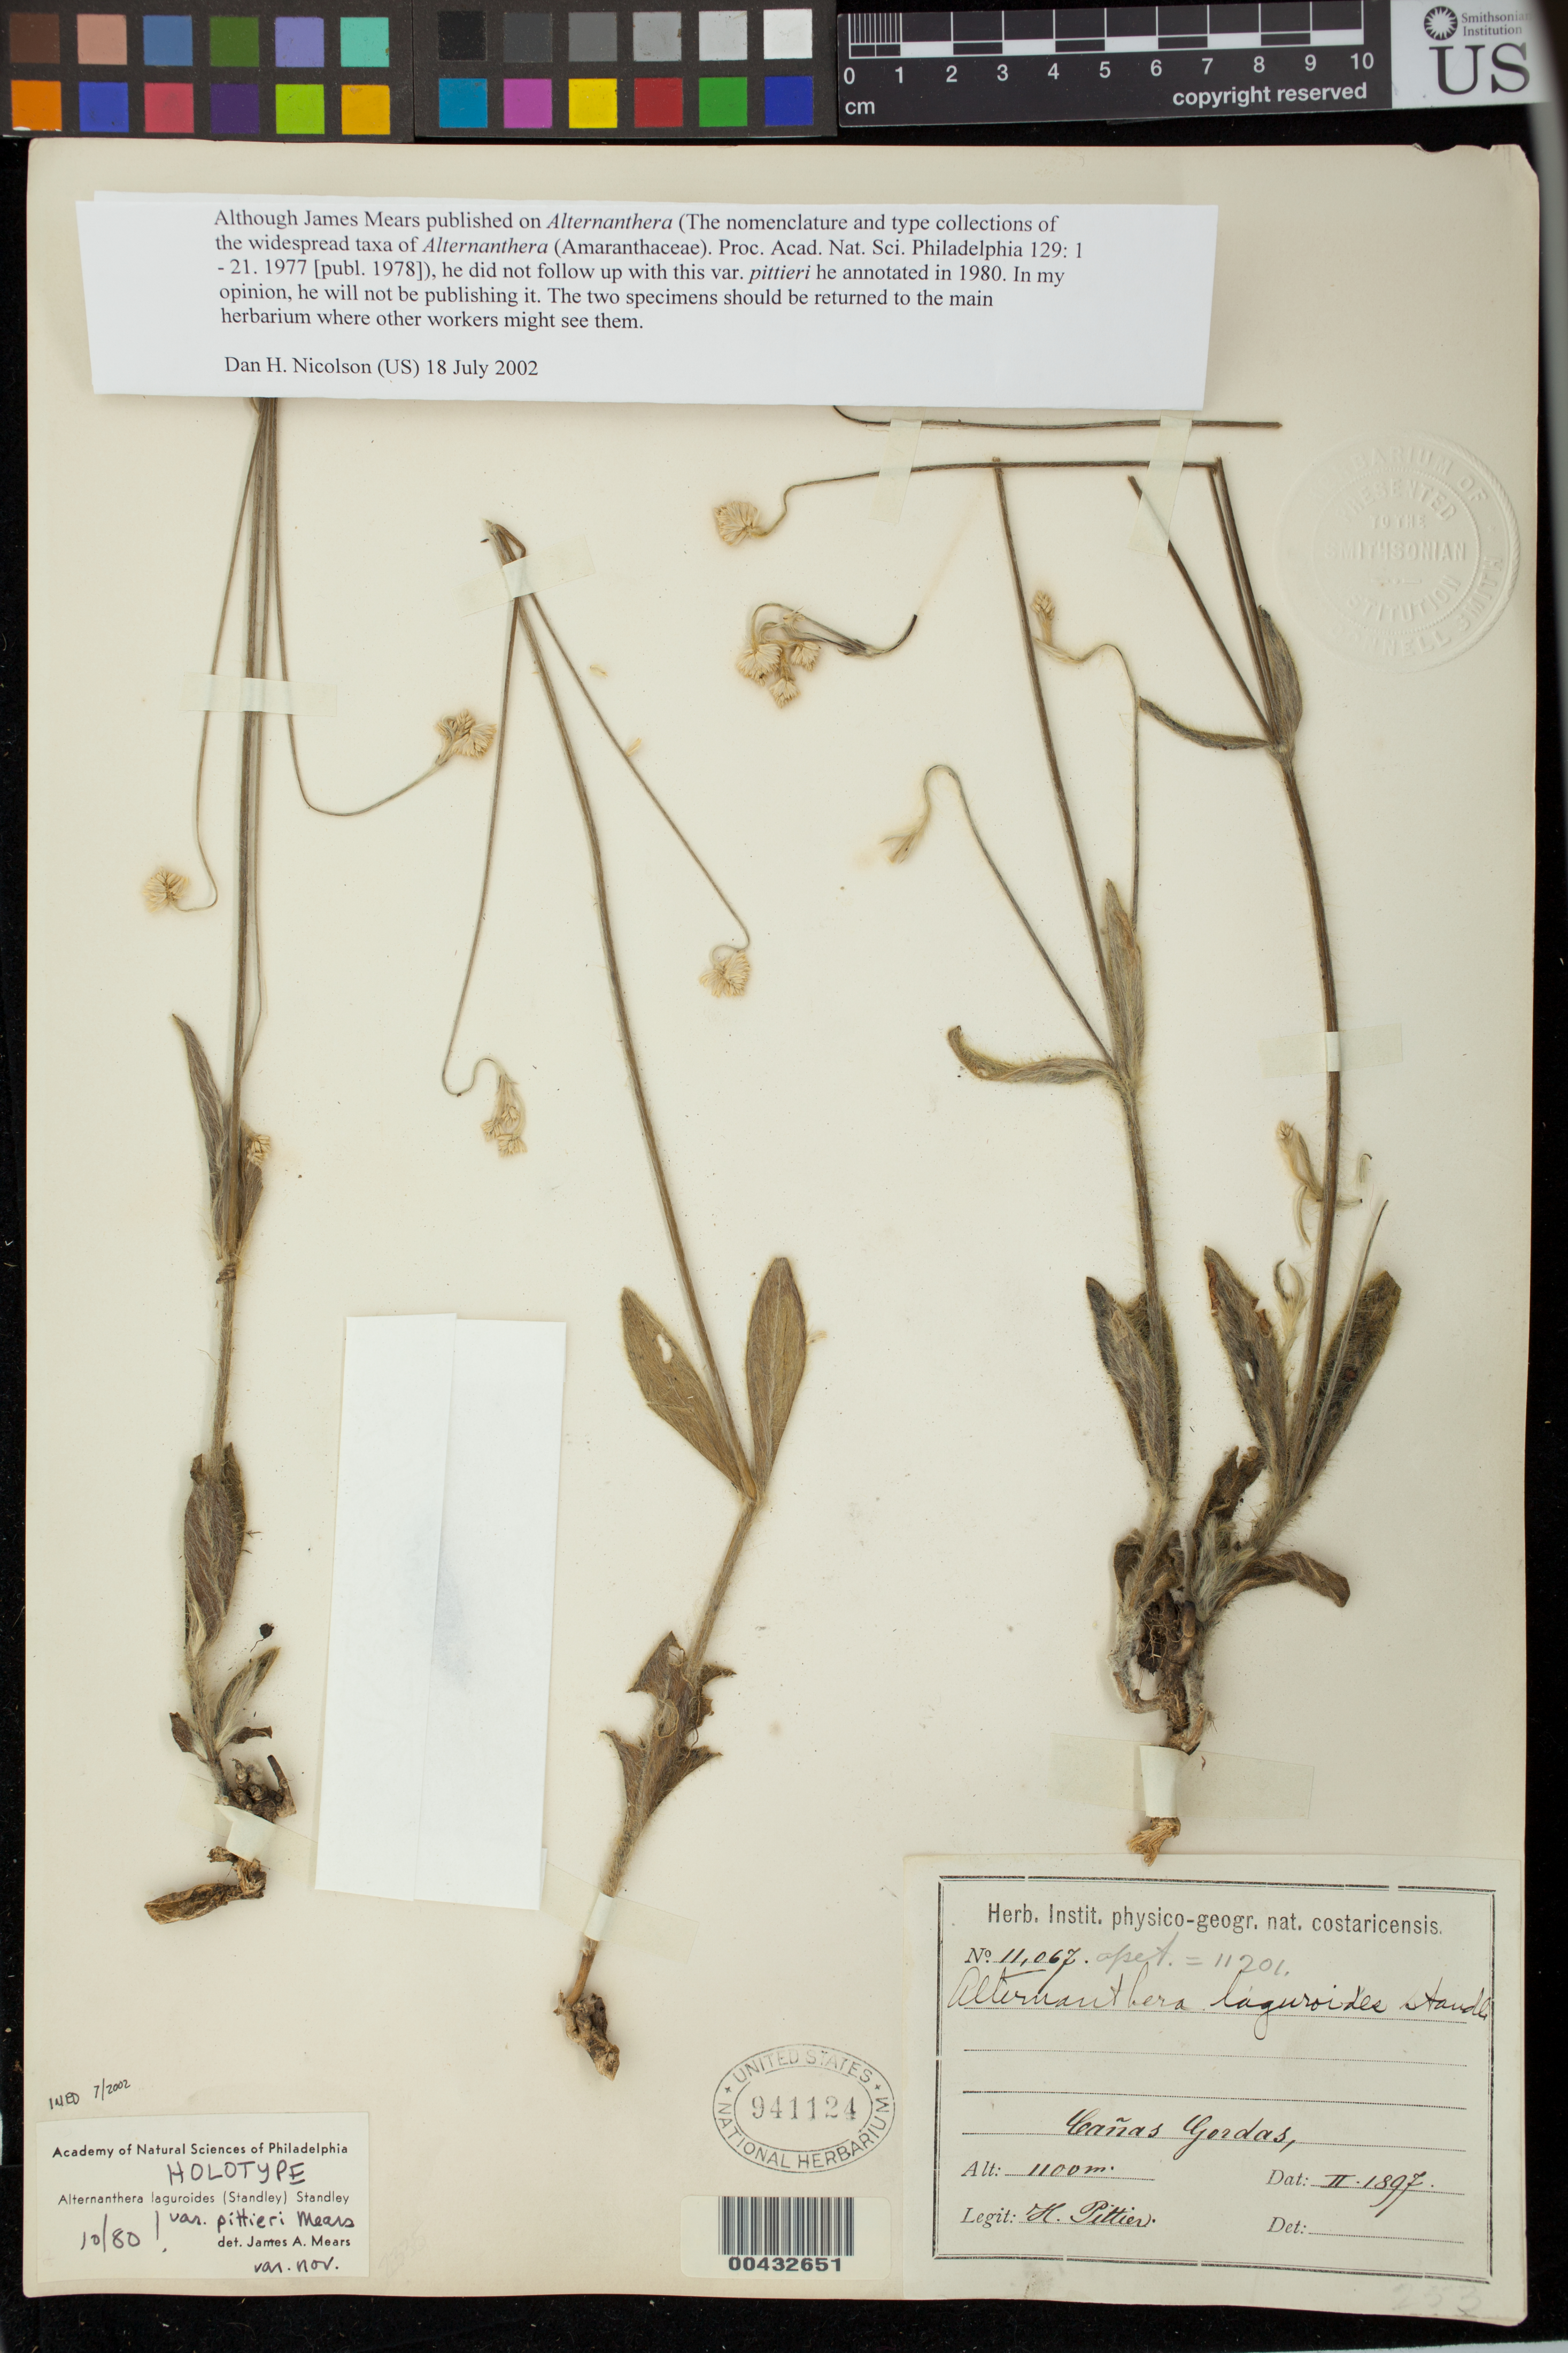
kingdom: Plantae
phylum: Tracheophyta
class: Magnoliopsida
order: Caryophyllales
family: Amaranthaceae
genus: Pfaffia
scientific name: Pfaffia sericea f. villosissima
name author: Suess.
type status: Type Collection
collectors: H. F. Pittier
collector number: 11067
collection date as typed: Feb 1897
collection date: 1897-02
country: Costa Rica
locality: Cañas Gordas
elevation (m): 1100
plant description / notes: Specimen annotated by J.A. Mears (1980) as "holotype" of "Alternanthera laguroides var. pittier Mears var. nov." Not a type, ined. name apparently never published (as of Feb. 2015); specimen filed in main herbarium.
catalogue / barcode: US 941124